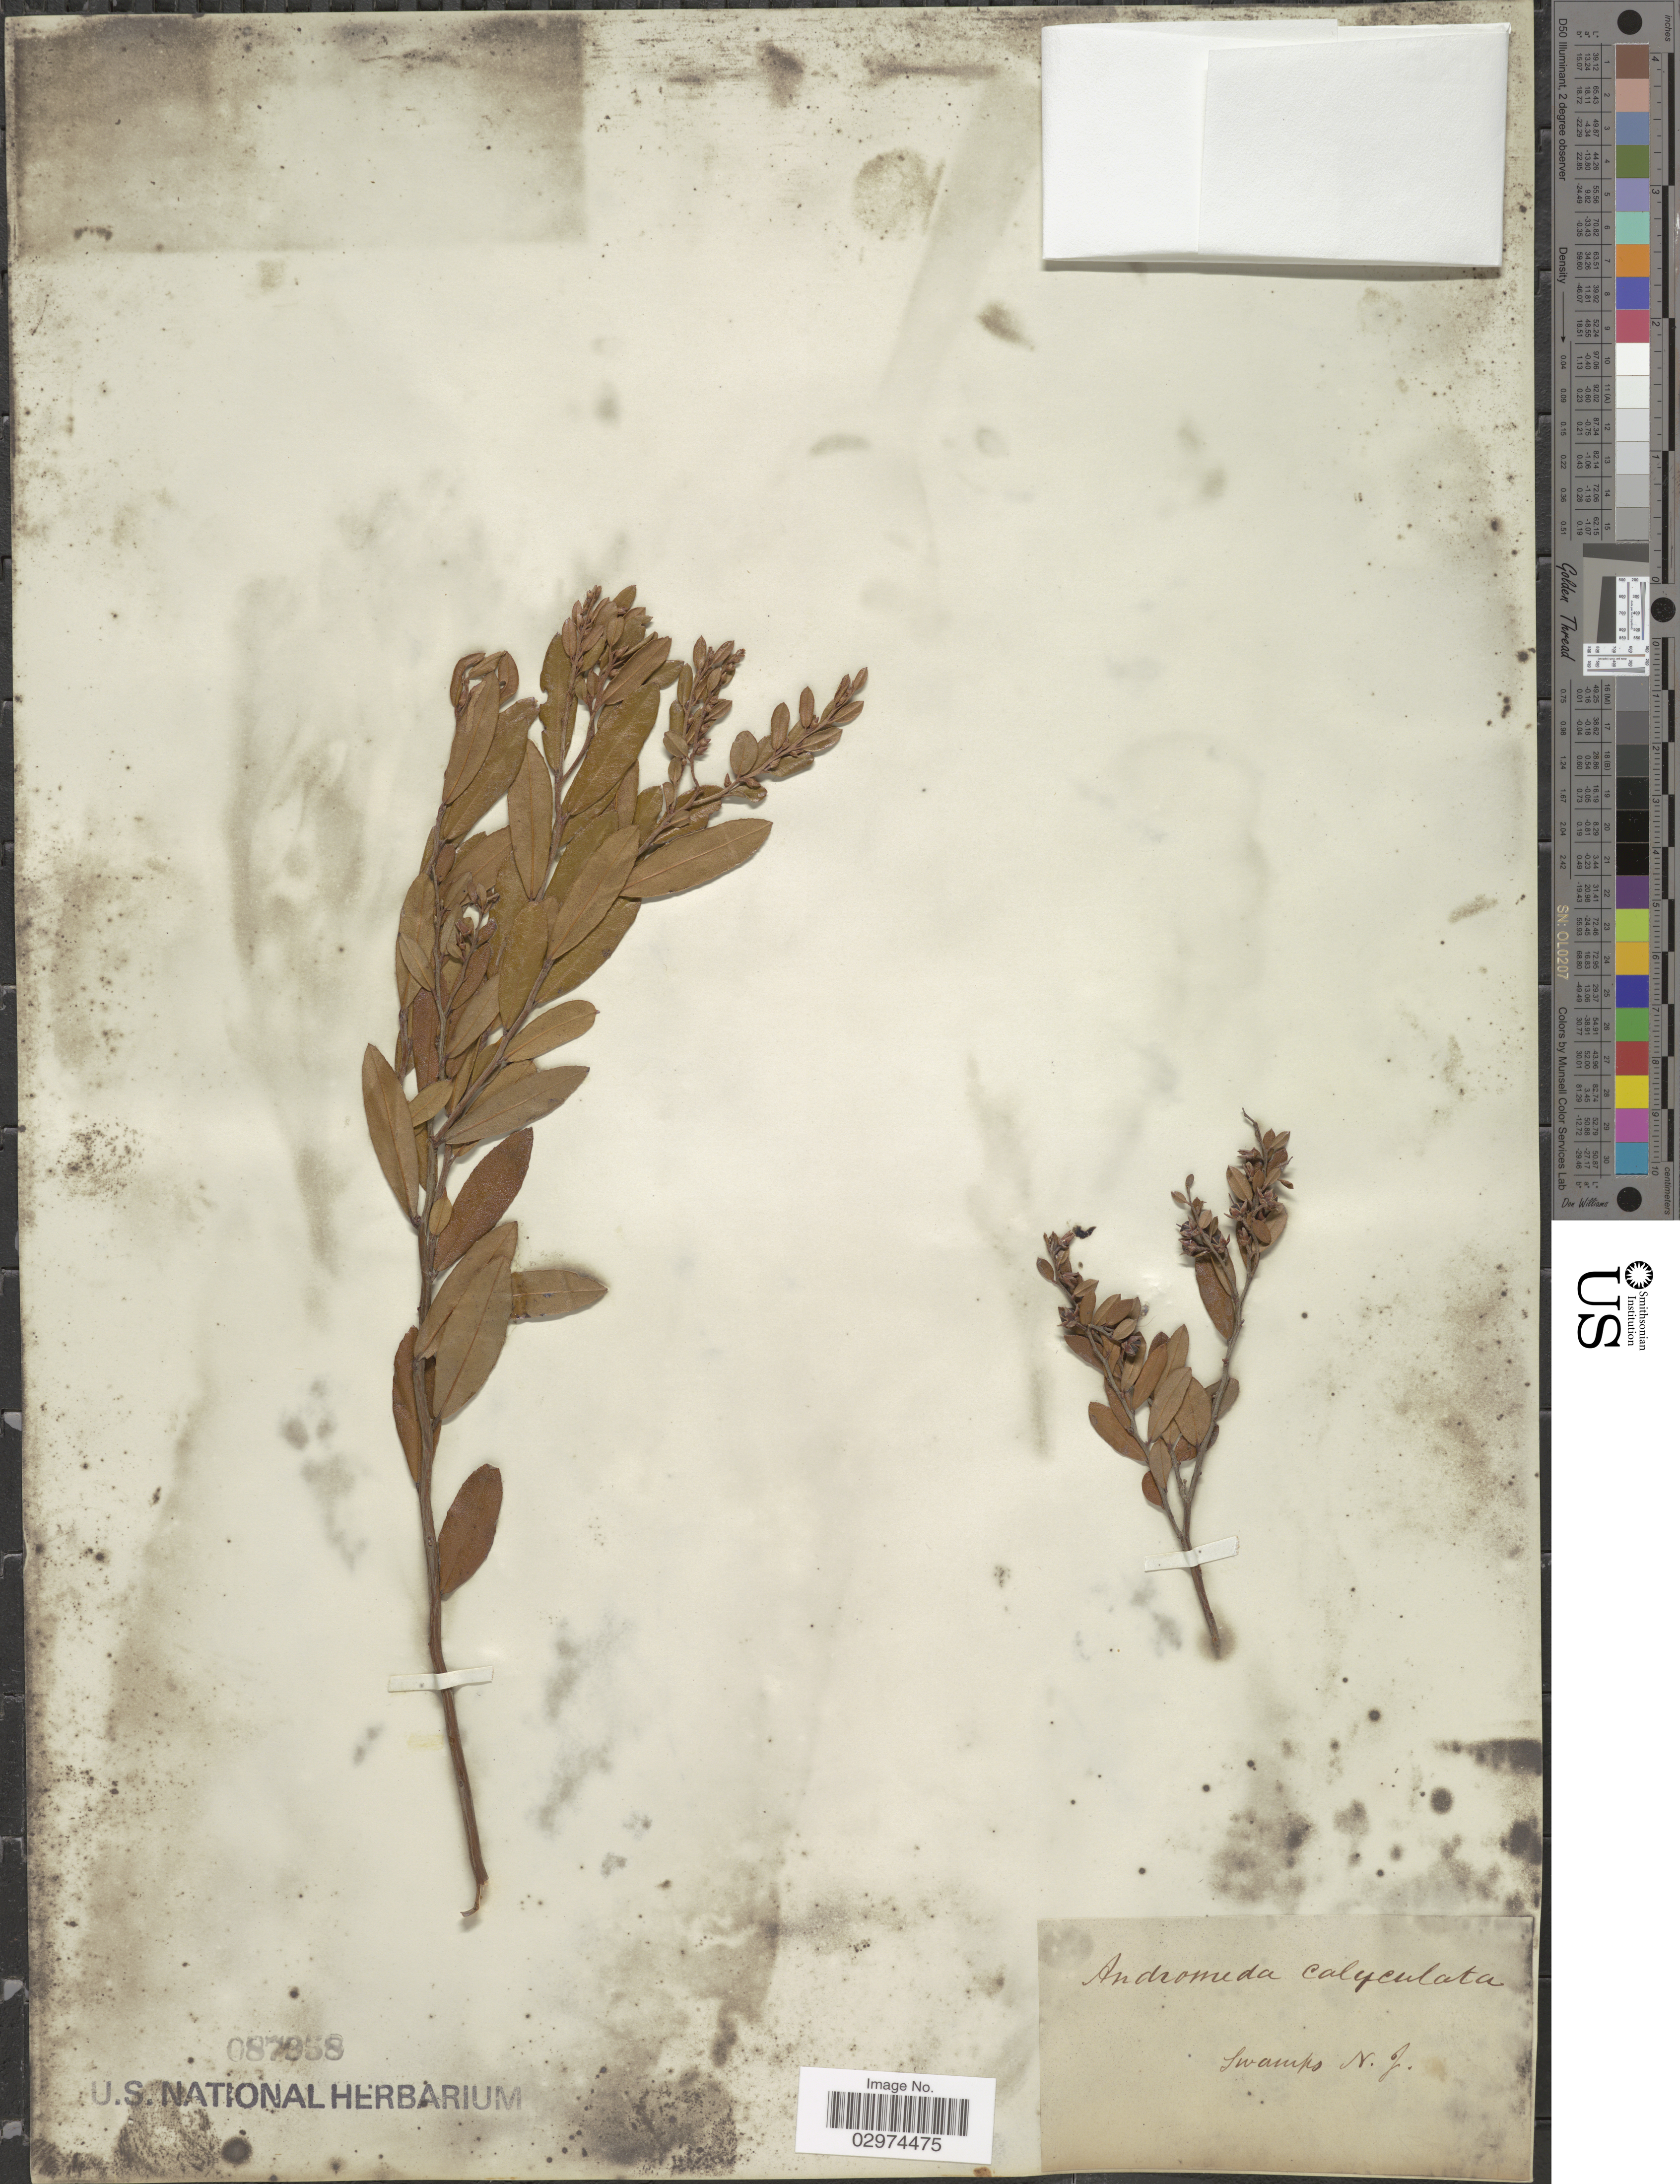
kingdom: Plantae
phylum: Tracheophyta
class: Magnoliopsida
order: Ericales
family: Ericaceae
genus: Chamaedaphne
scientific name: Chamaedaphne calyculata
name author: (L.) Moench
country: United States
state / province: New Jersey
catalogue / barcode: US 87958